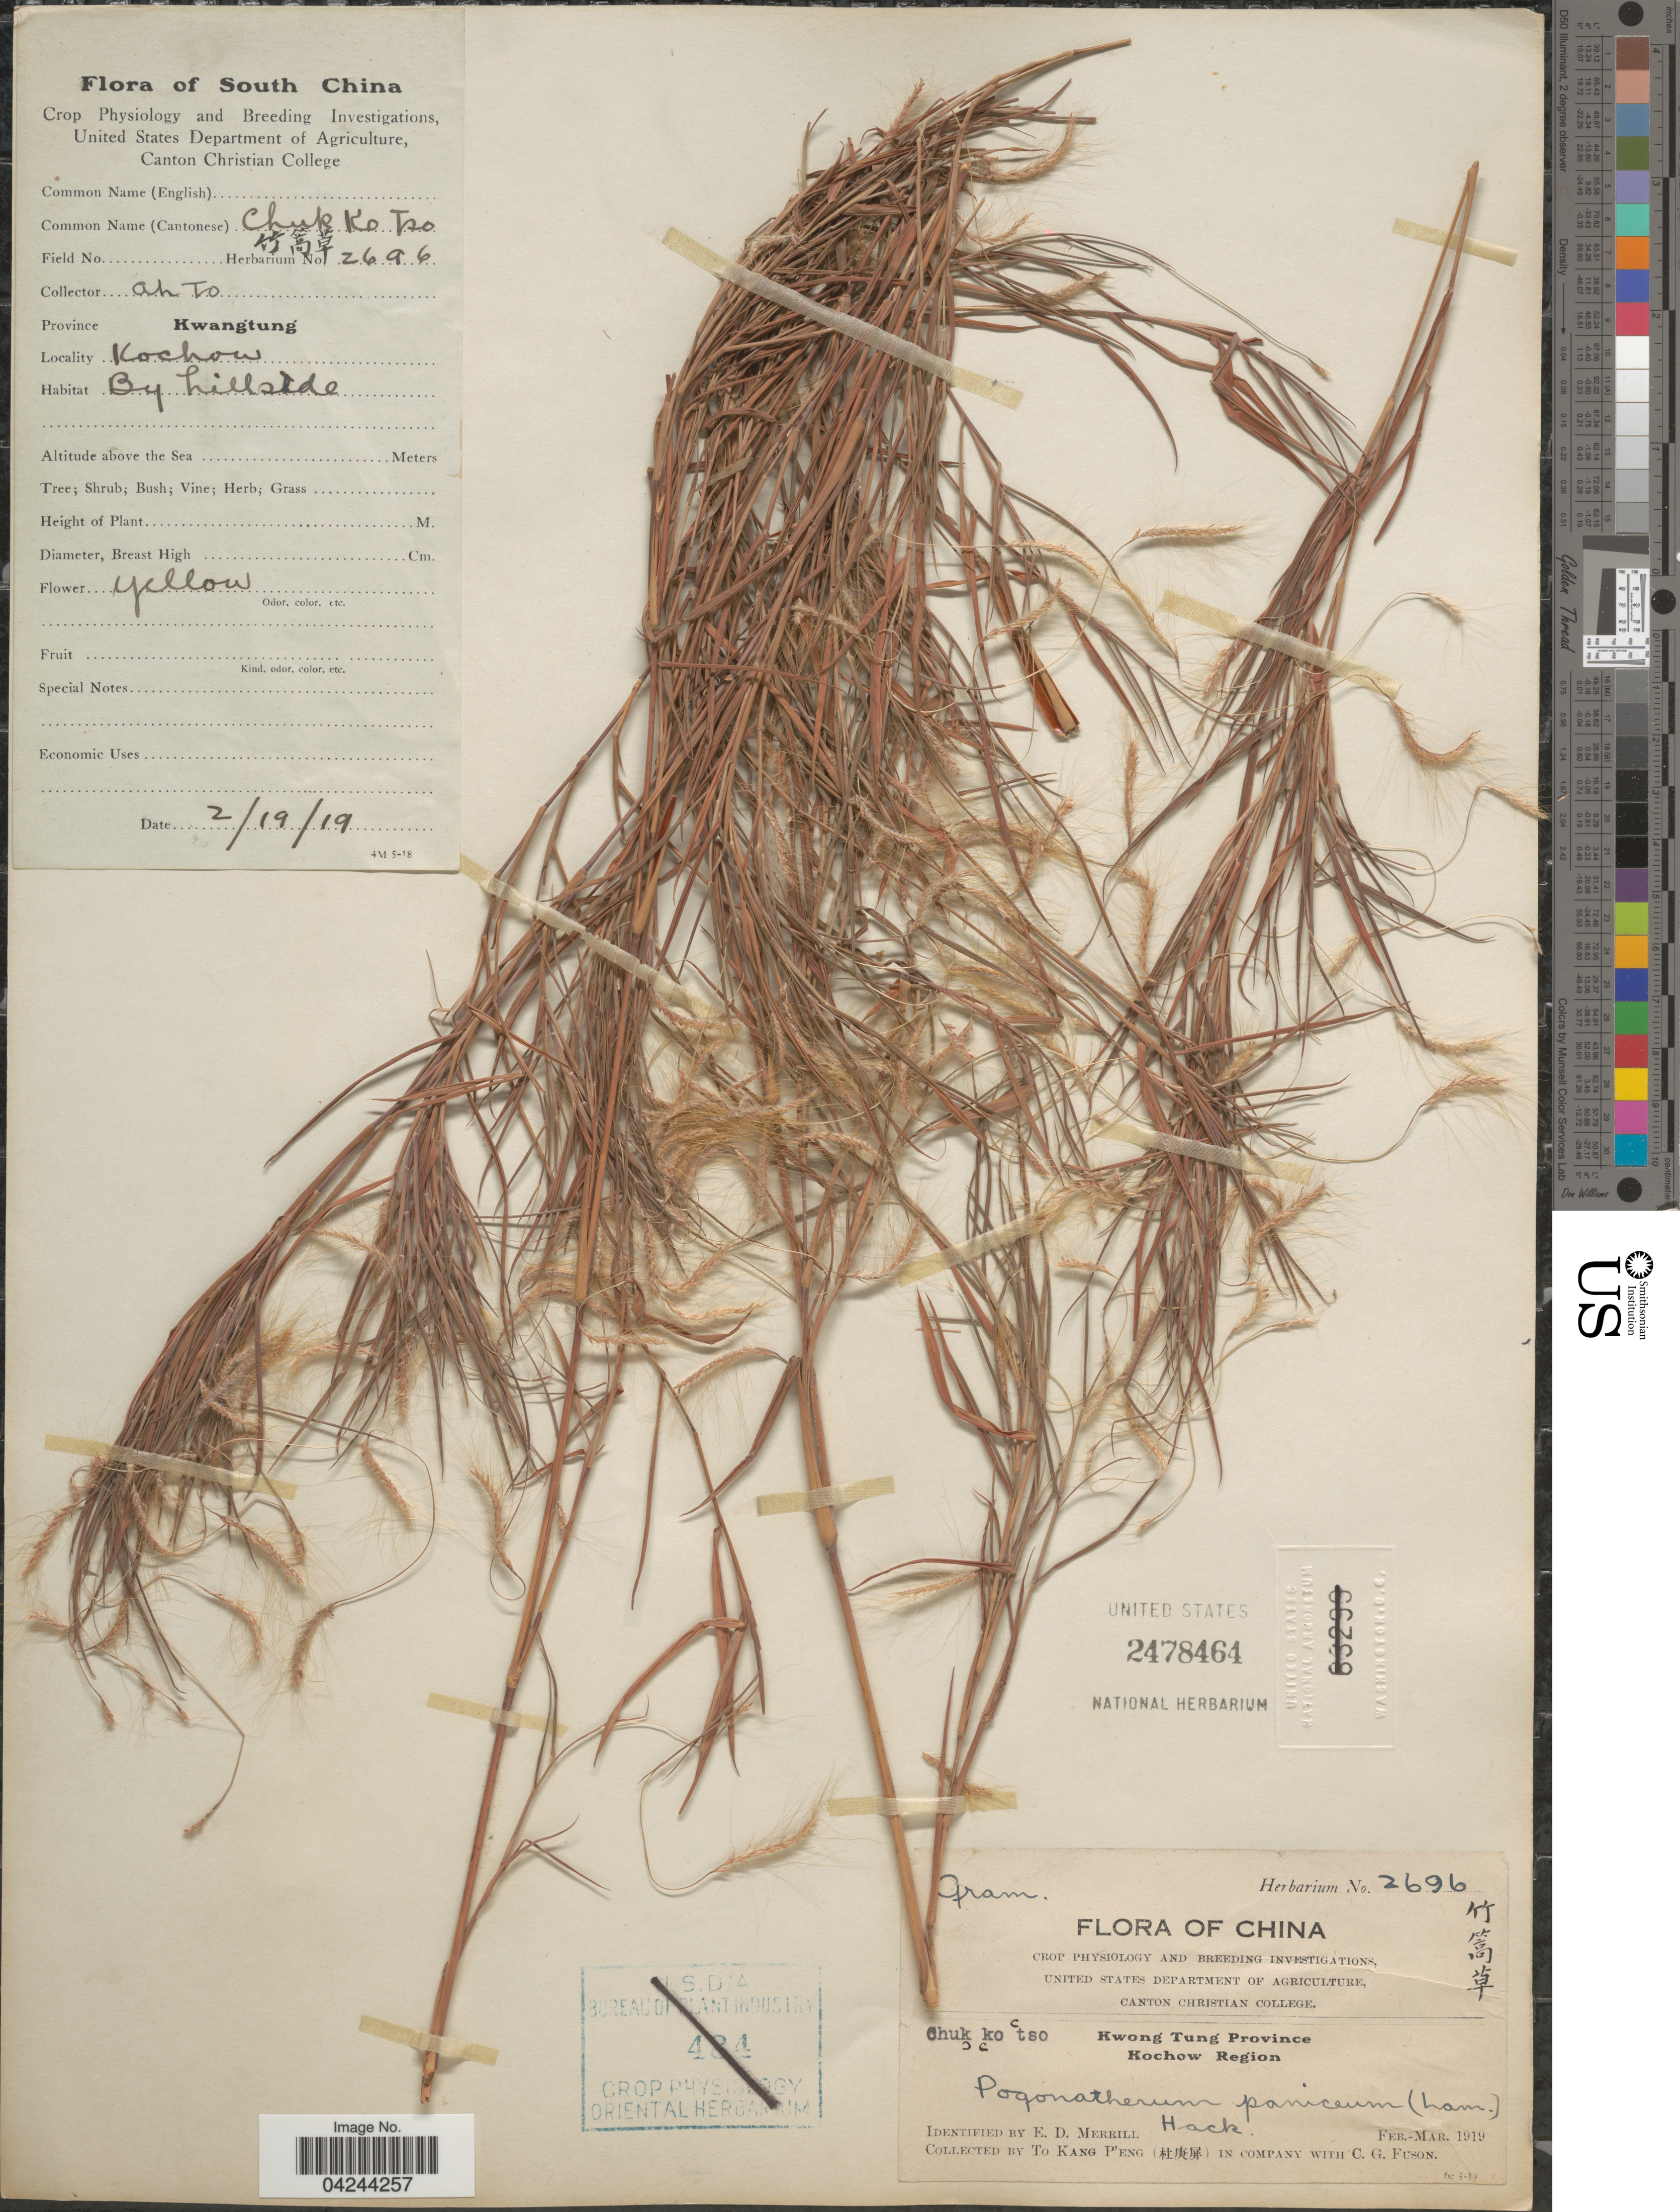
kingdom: Plantae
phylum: Tracheophyta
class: Liliopsida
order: Poales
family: Poaceae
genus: Pogonatherum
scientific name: Pogonatherum crinitum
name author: (Thunb.) Kunth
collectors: A. To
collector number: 2696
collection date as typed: Transcribed d/m/y: 19/2/19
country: China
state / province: Guangdong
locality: South China. Kwong Tung Province. Kochow Region.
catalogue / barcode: US 2478464